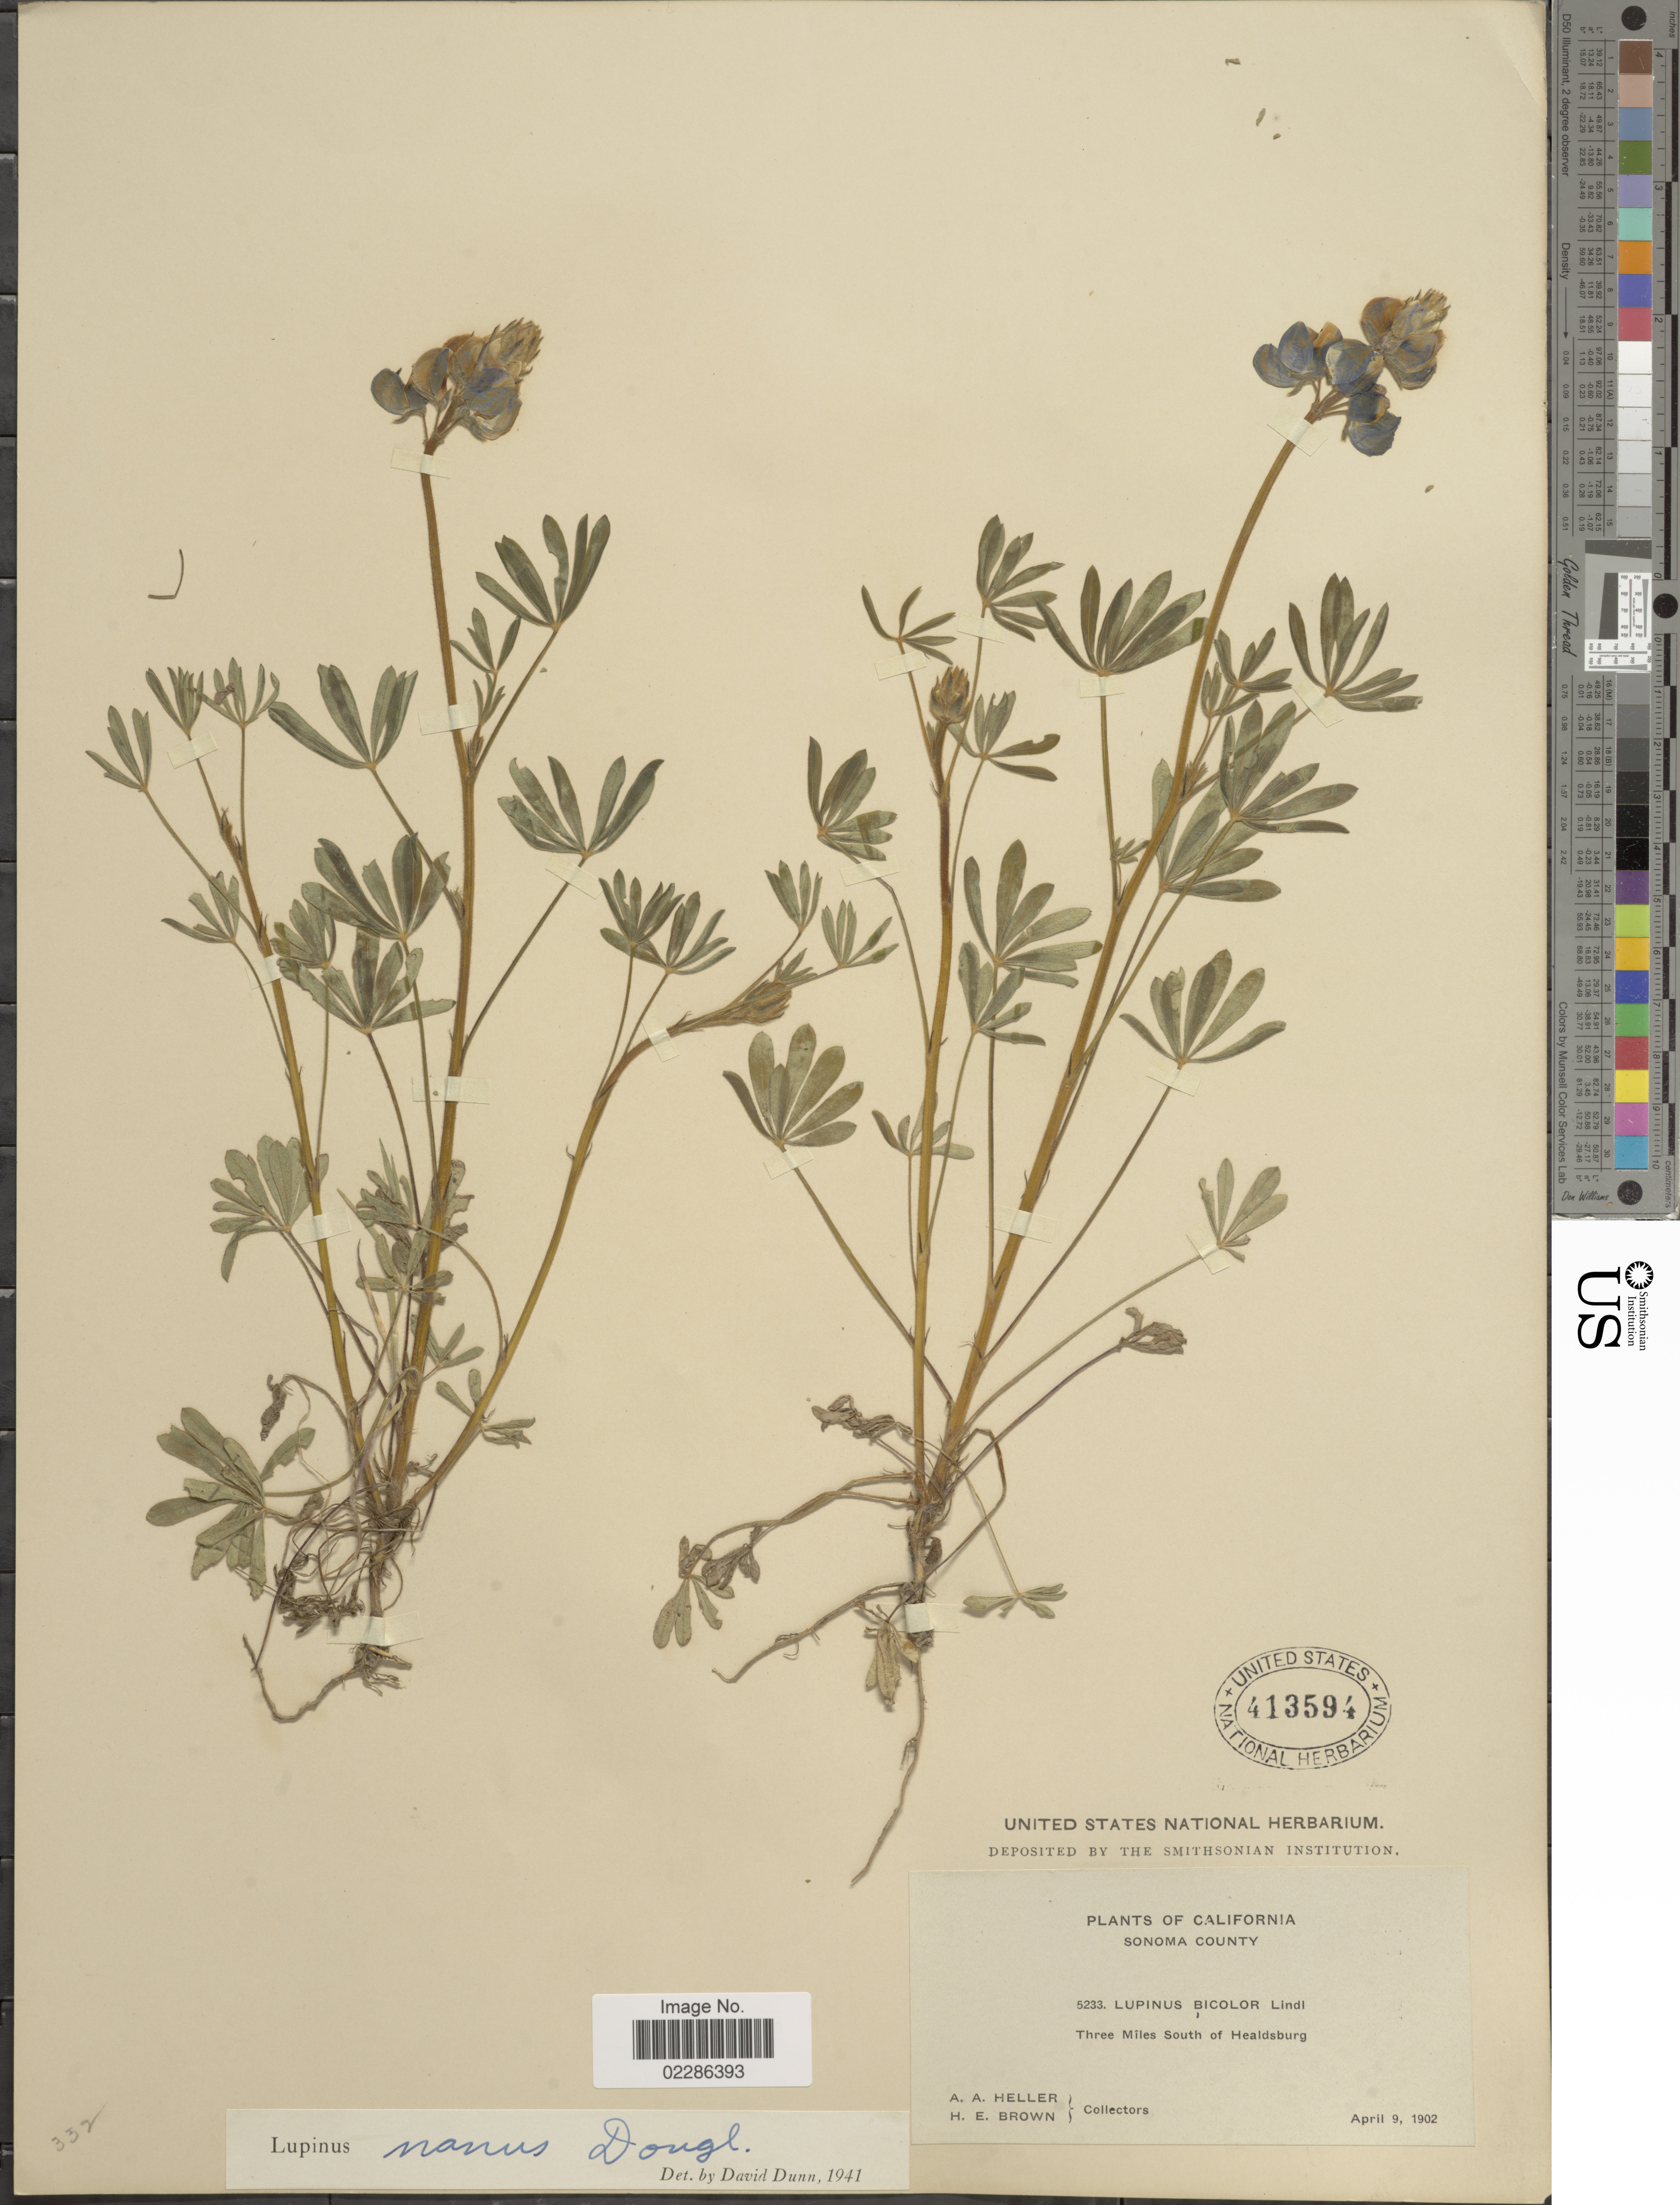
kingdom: Plantae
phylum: Tracheophyta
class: Magnoliopsida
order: Fabales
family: Fabaceae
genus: Lupinus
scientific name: Lupinus nanus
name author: Douglas ex Benth.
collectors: A. A. Heller & H. E. Brown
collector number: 5233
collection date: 1902-04-09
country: United States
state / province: California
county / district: Sonoma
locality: Sonoma County, Three Miles South of Healdsburg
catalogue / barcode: US 413594